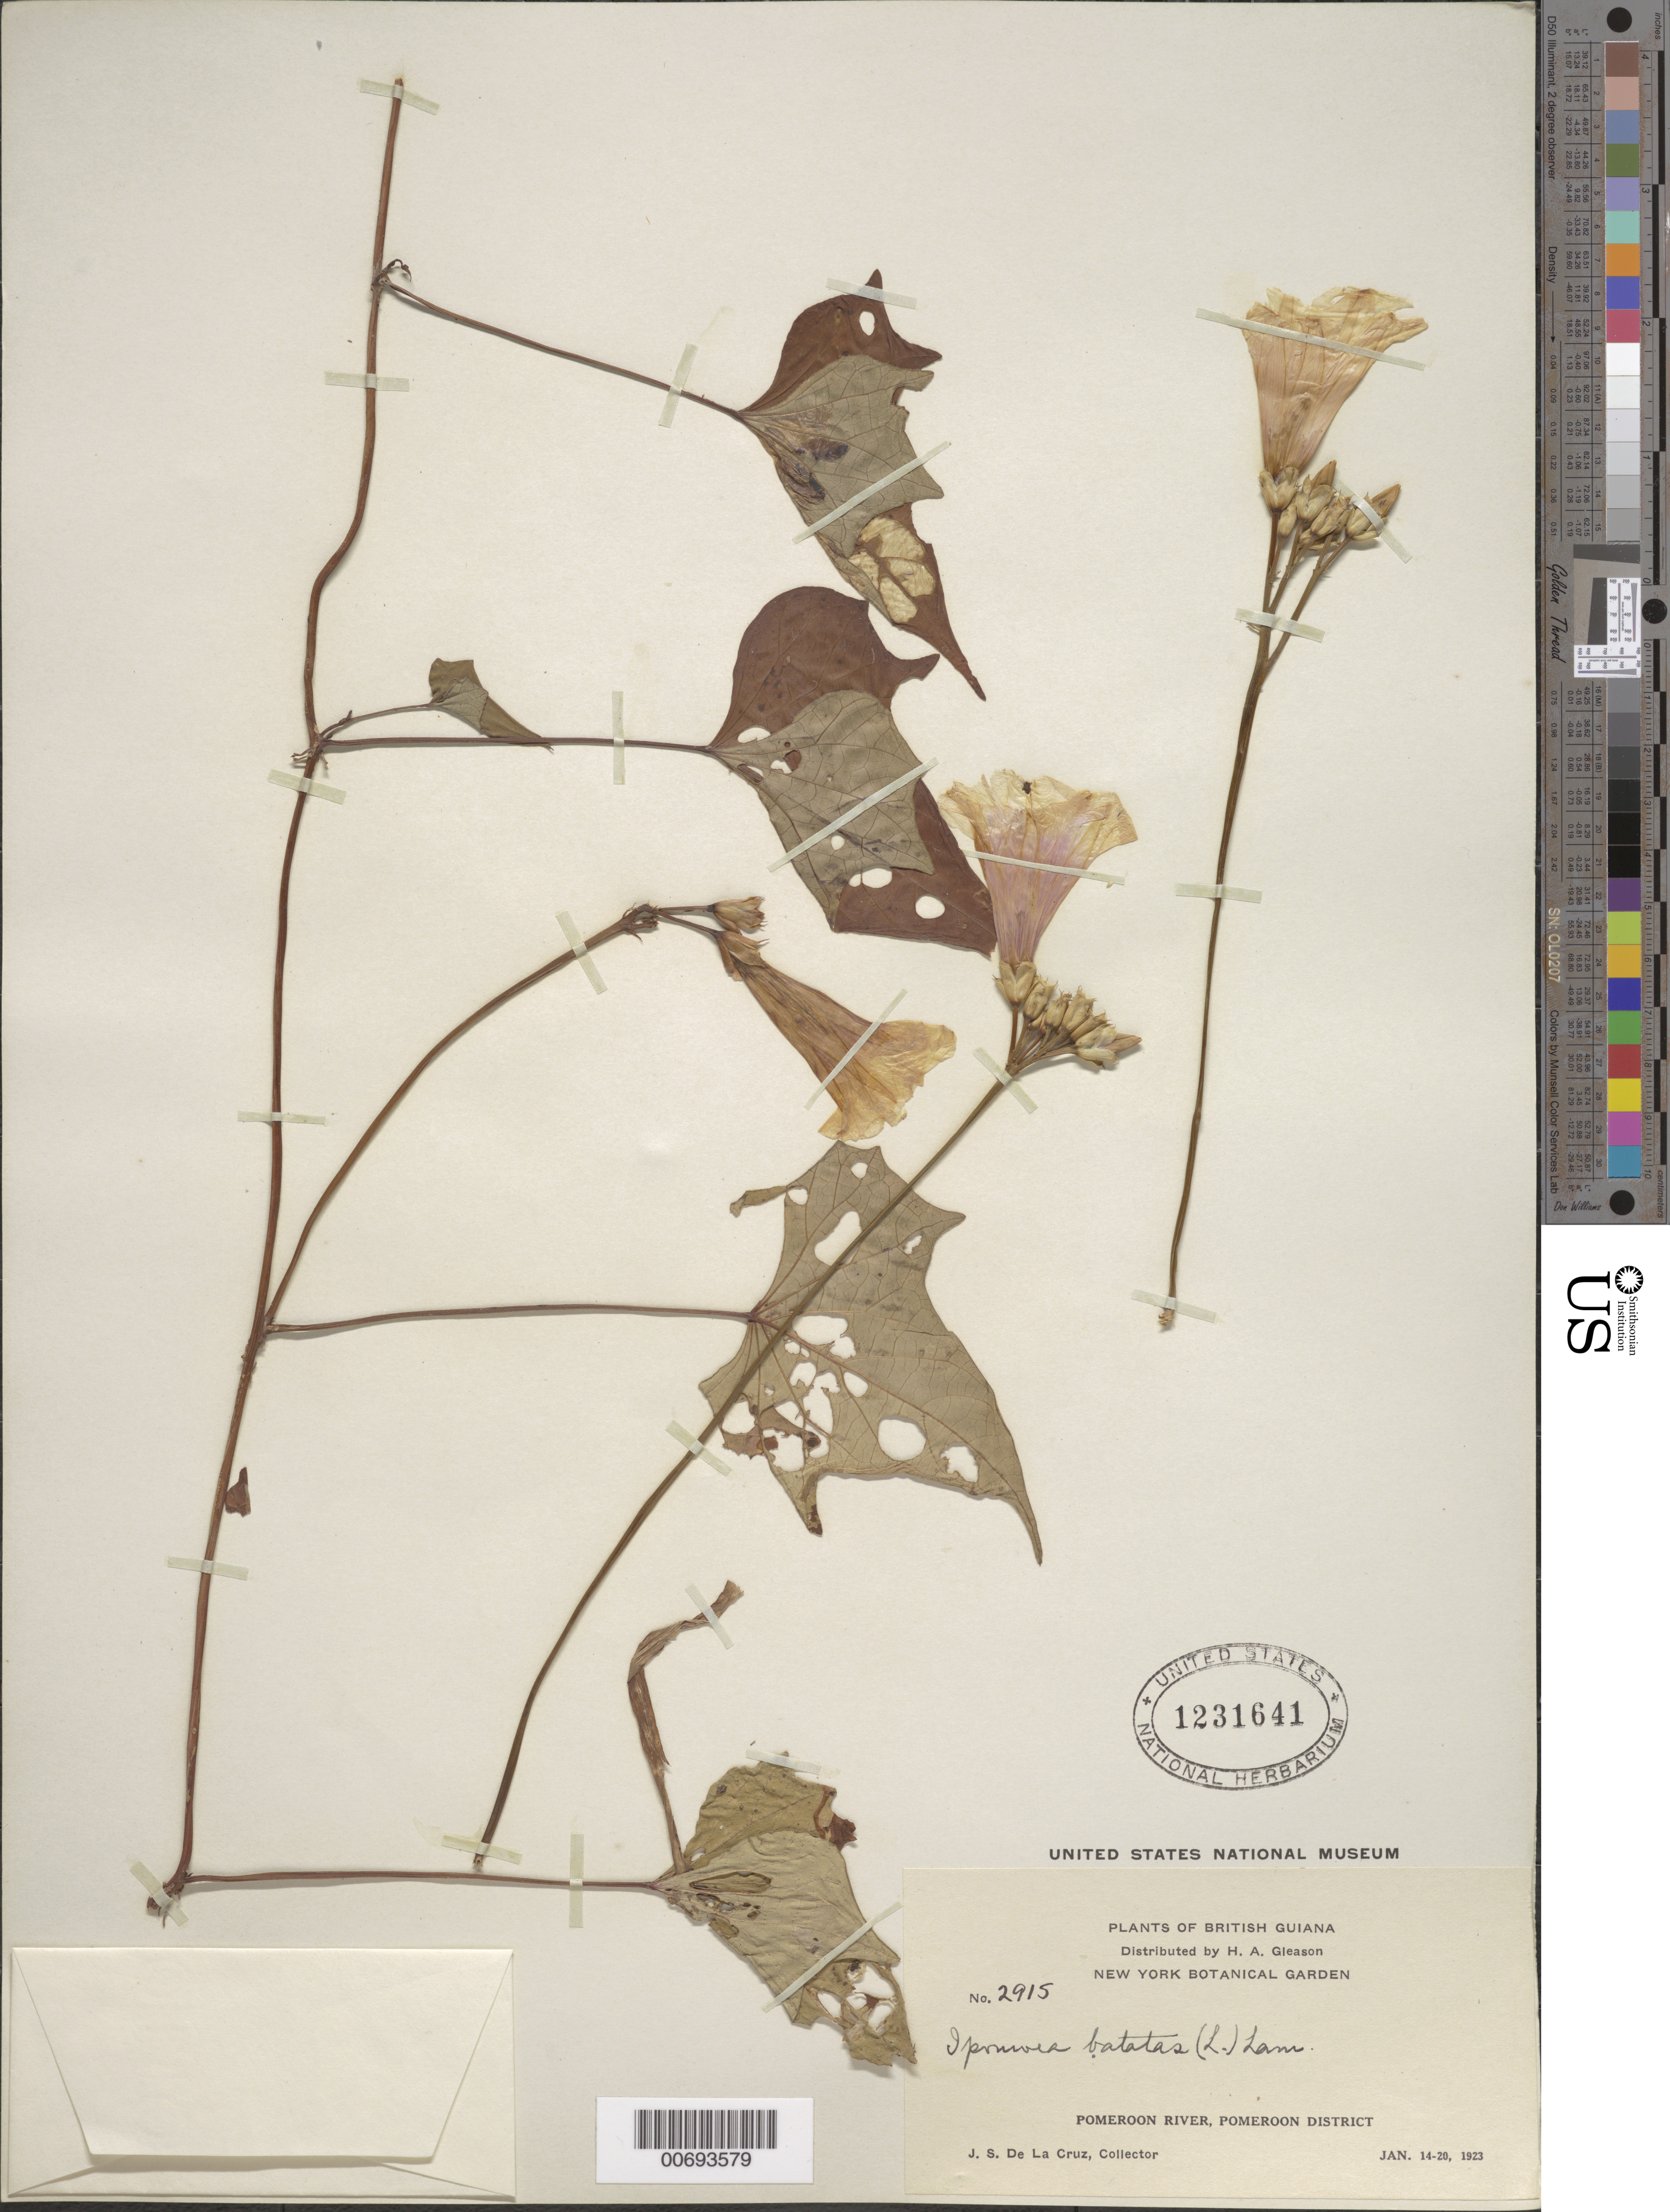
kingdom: Plantae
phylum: Tracheophyta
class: Magnoliopsida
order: Solanales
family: Convolvulaceae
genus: Ipomoea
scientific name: Ipomoea batatas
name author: (L.) Lam.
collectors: J. S. de la Cruz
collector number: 2915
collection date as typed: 14-Jan-23 to 20-Jan-23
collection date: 1923-01-14/1923-01-20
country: Guyana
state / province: Pomeroon-Supenaam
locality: Pomeroon R.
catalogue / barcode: US 1231641